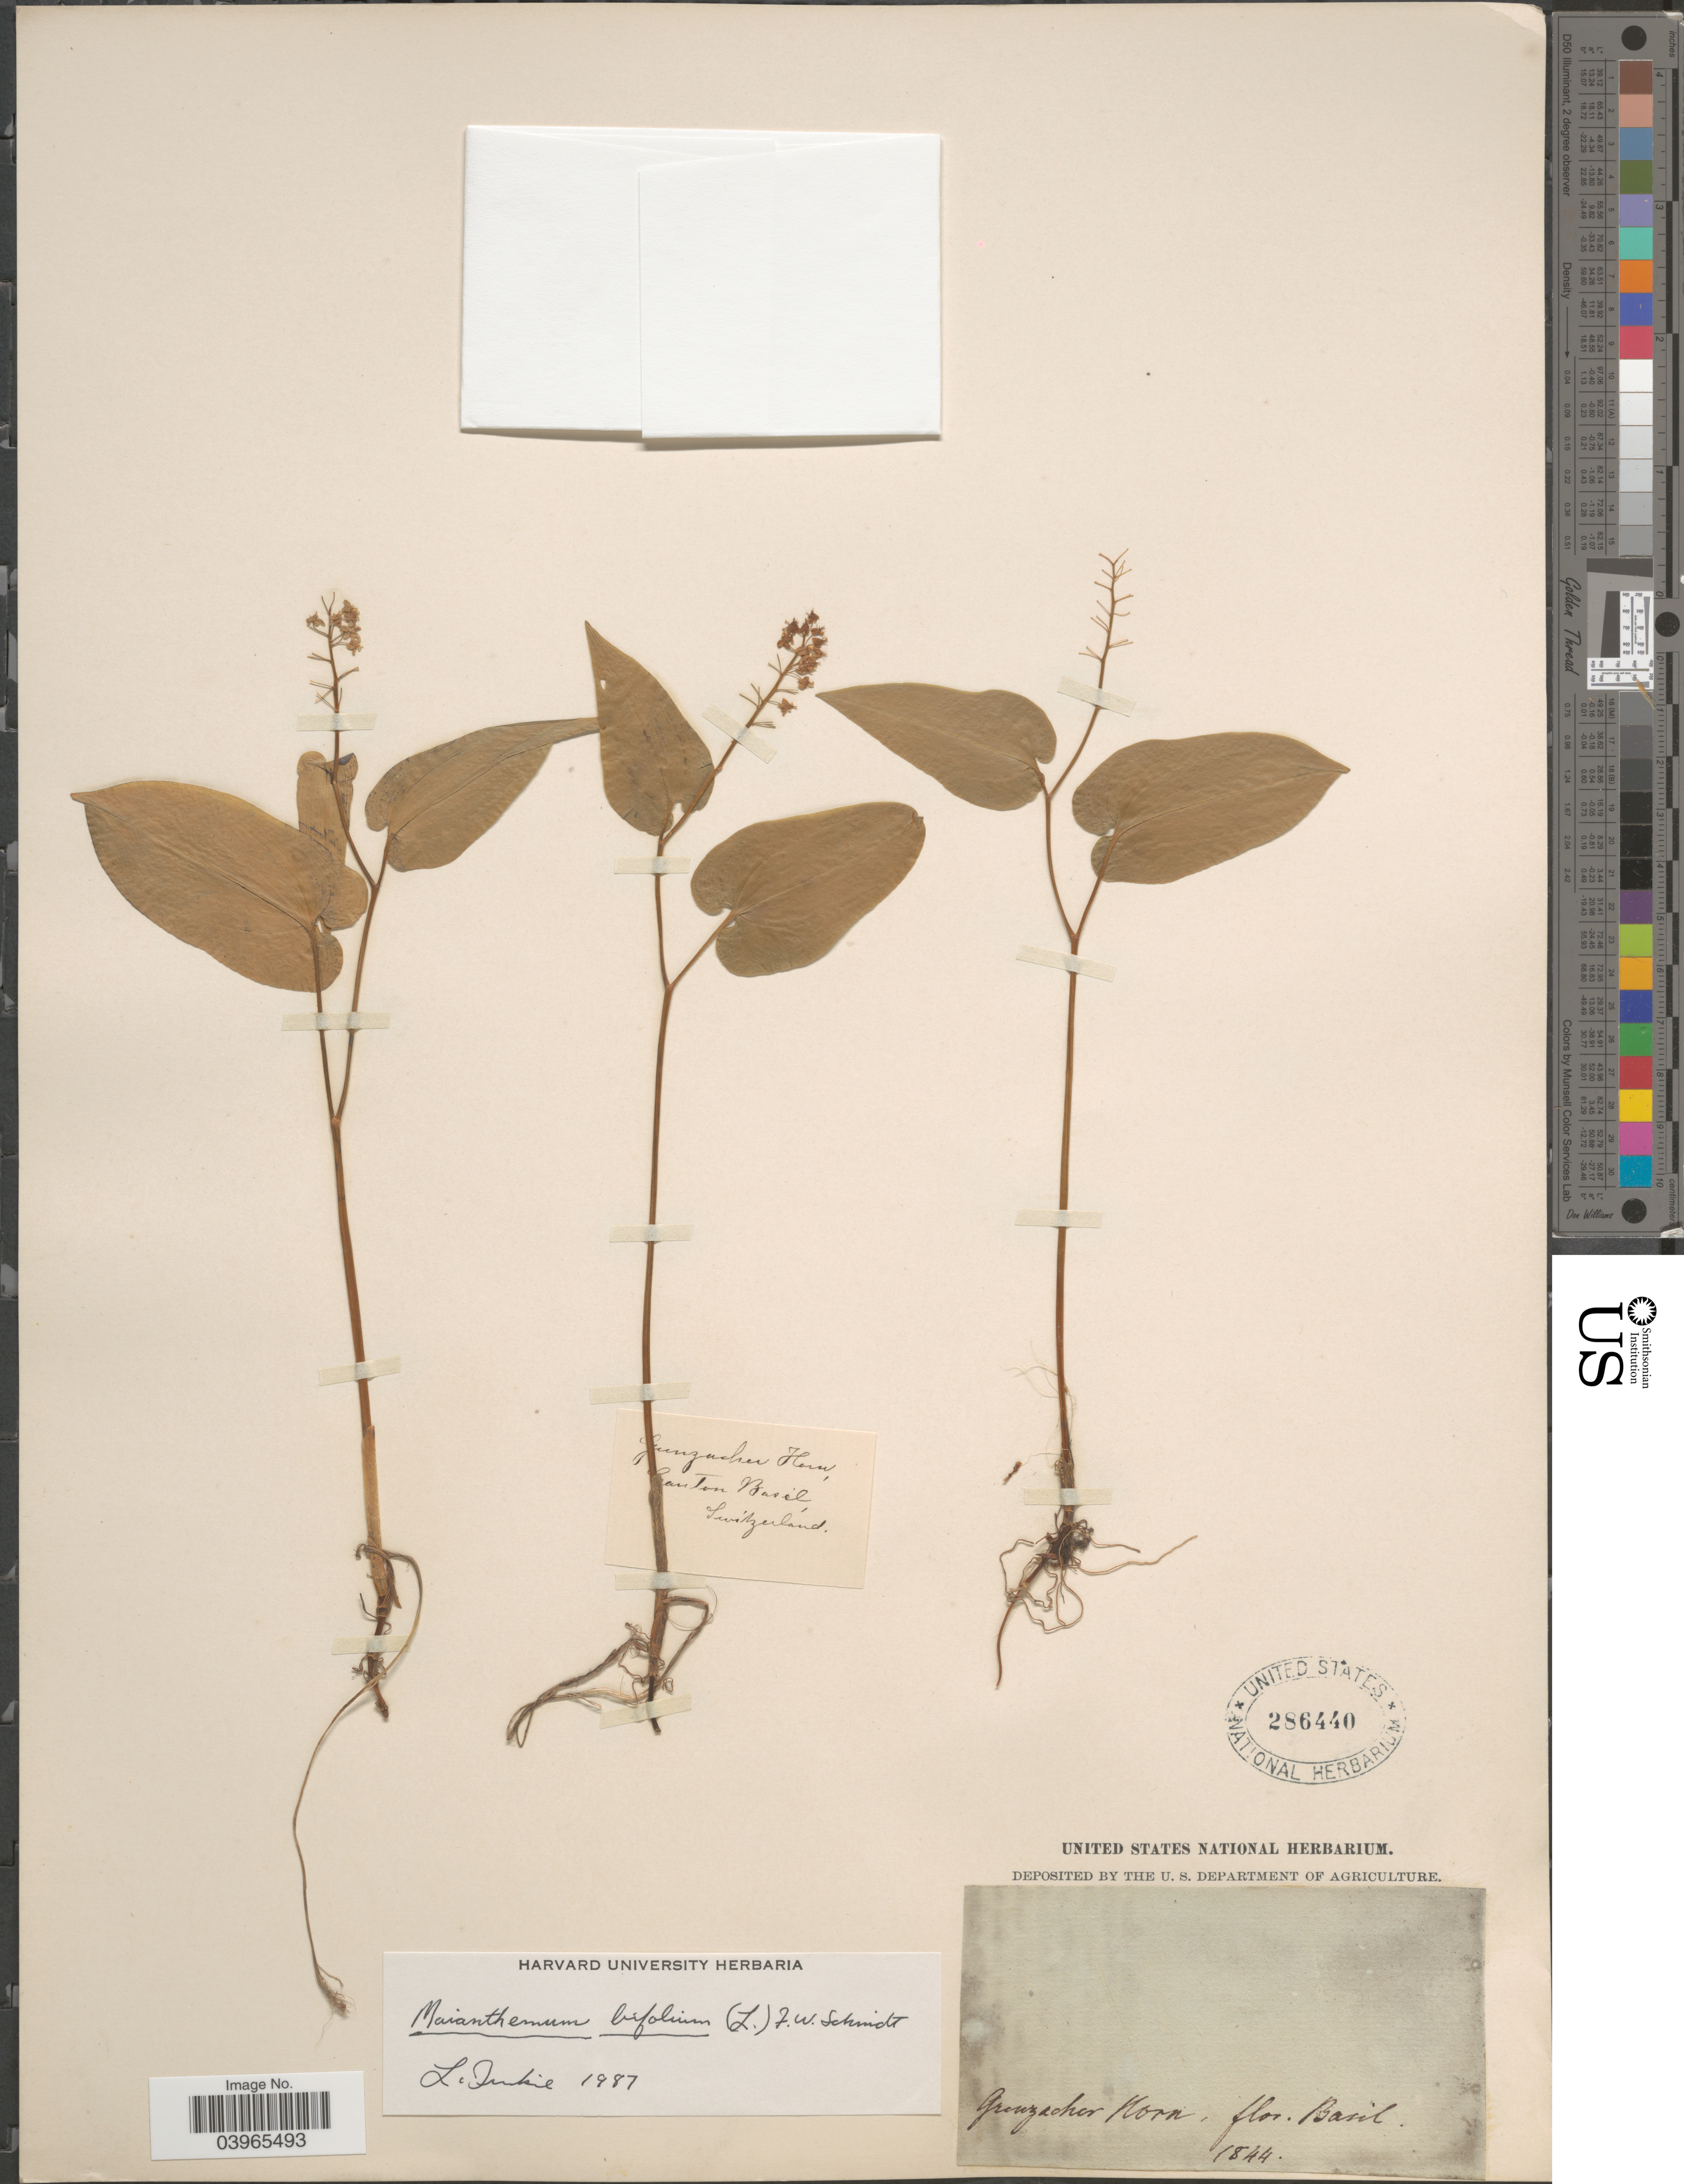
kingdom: Plantae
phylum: Tracheophyta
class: Liliopsida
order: Asparagales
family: Asparagaceae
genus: Maianthemum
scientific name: Maianthemum bifolium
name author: (L.) F.W. Schmidt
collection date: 1844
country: Switzerland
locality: Grenzacher Horn, Canton Basil. Basil.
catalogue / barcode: US 286440